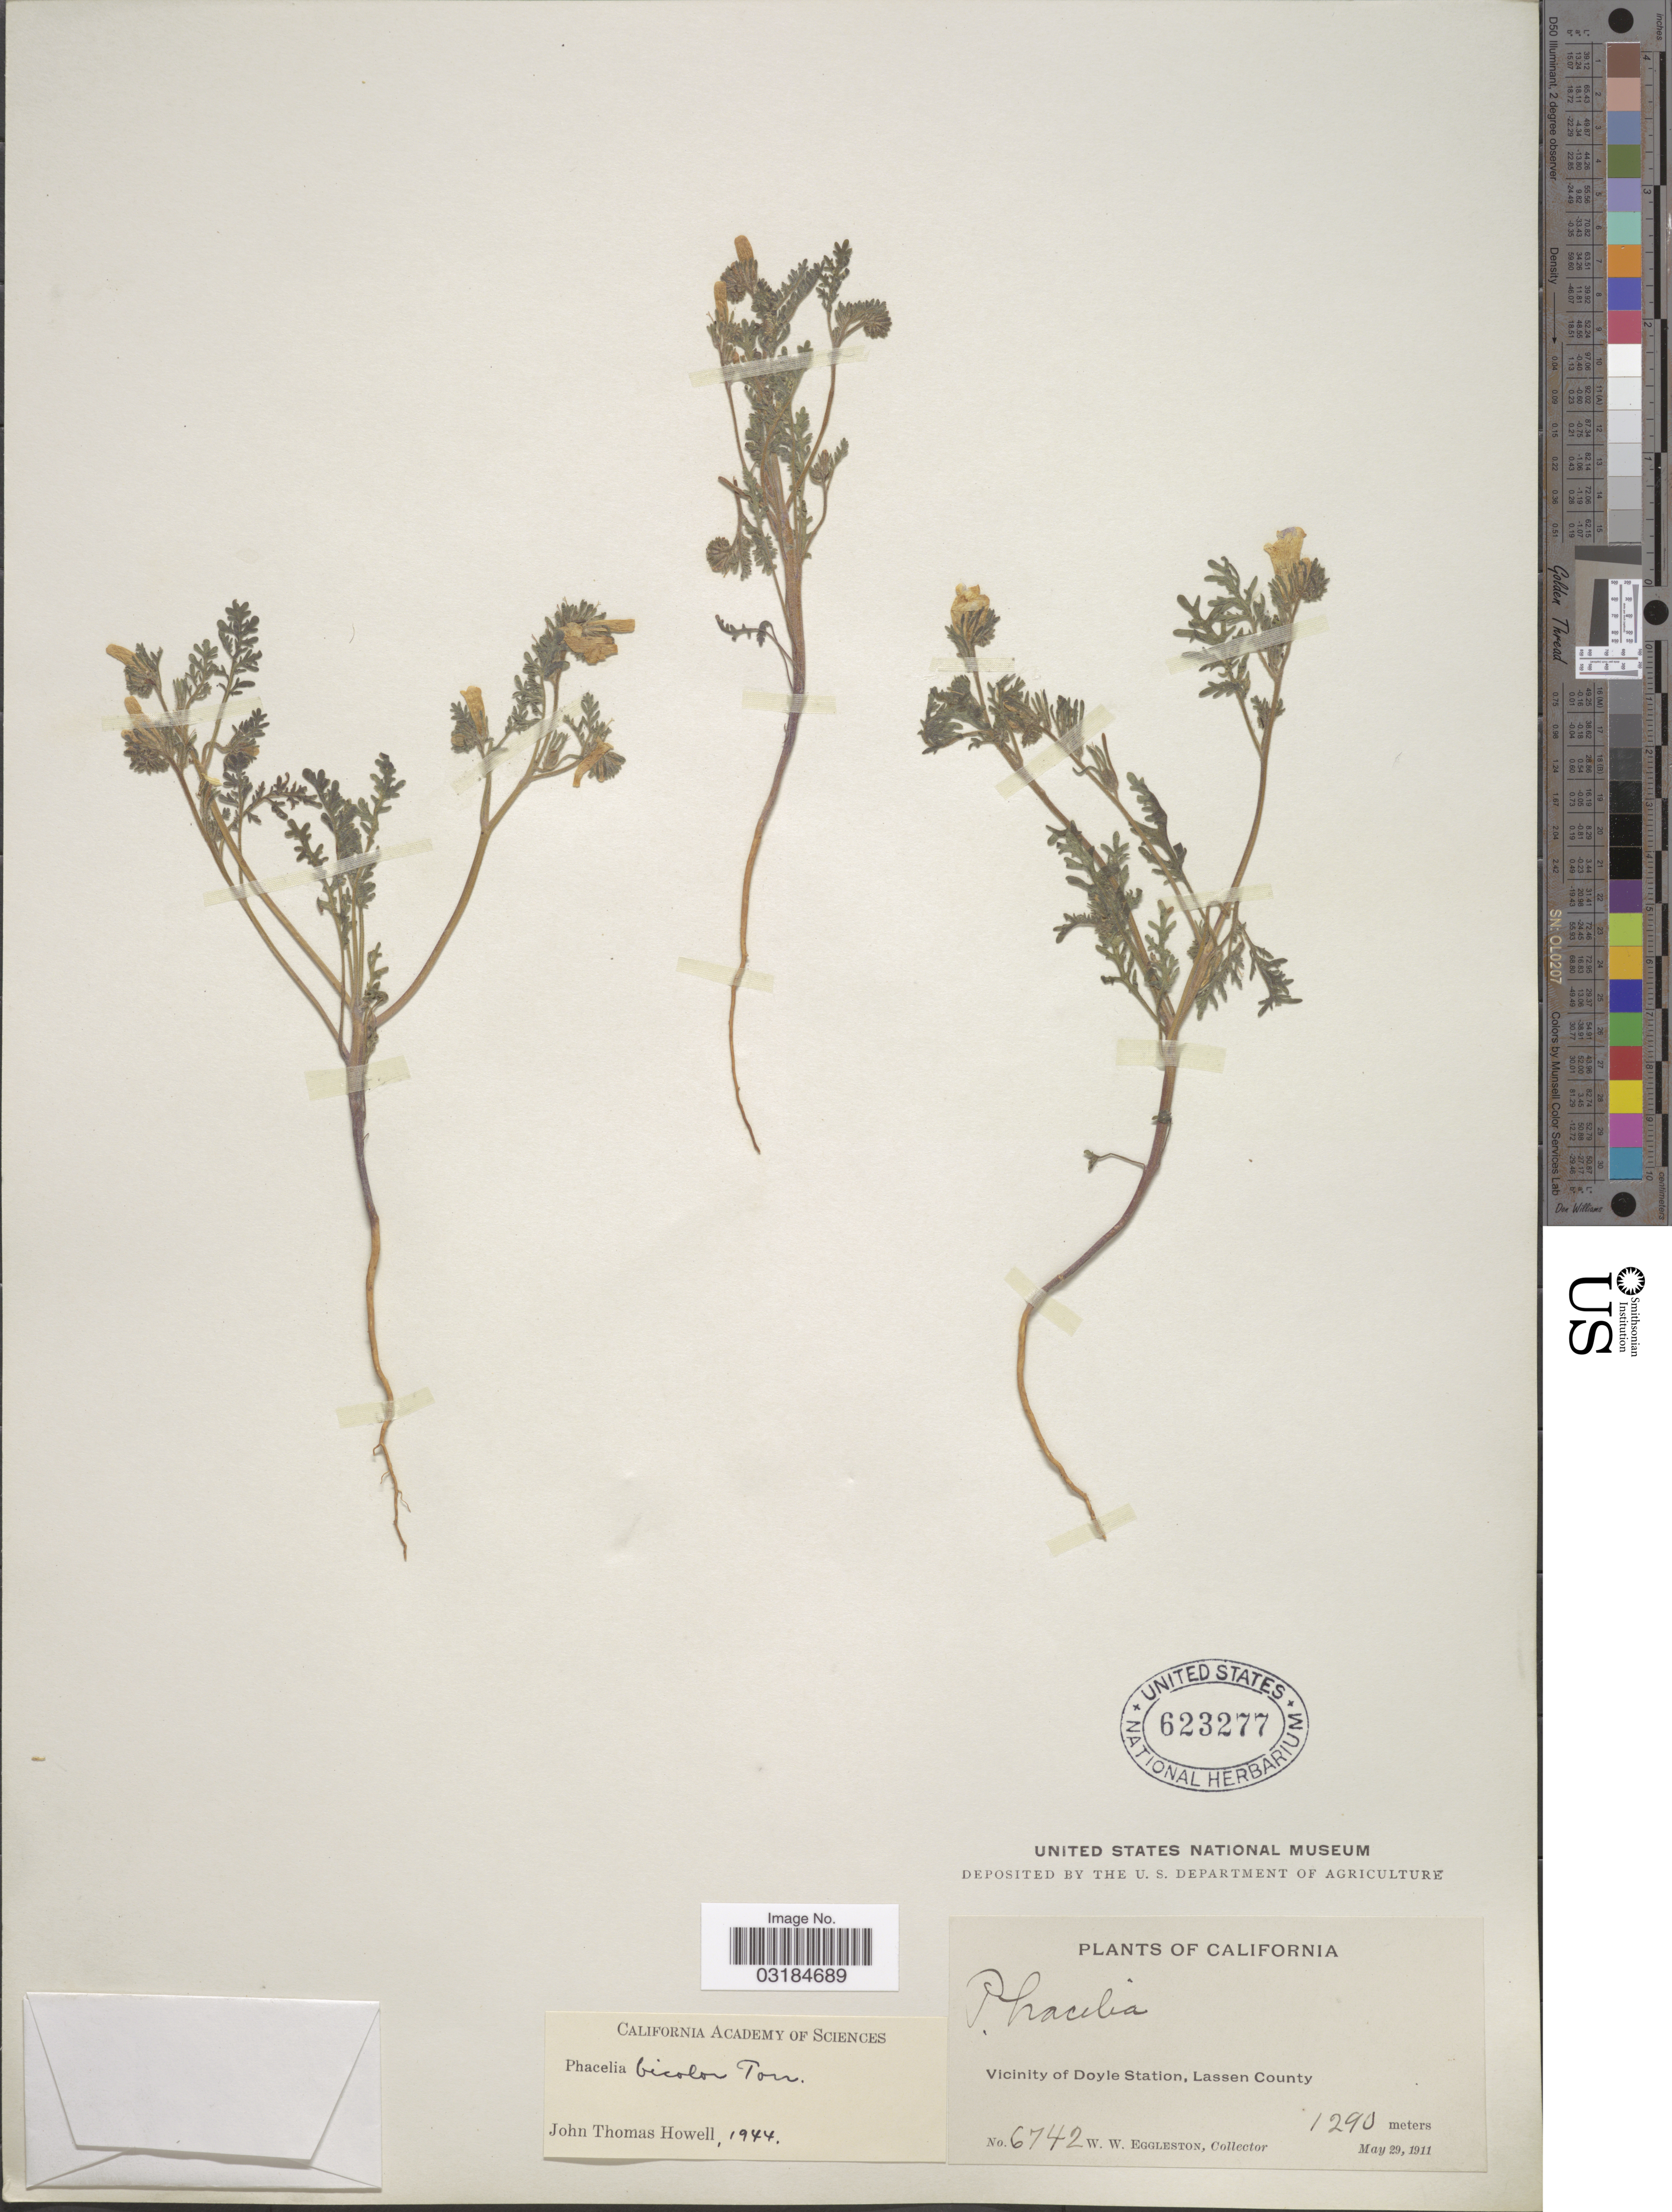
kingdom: Plantae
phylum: Tracheophyta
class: Magnoliopsida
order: Boraginales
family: Hydrophyllaceae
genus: Phacelia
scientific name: Phacelia bicolor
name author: Torr. in C. King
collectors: W. W. Eggleston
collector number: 6742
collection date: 1911-05-29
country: United States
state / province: California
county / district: Lassen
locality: Vicinity of Doyle Station, Lassen County.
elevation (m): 1290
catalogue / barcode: US 623277